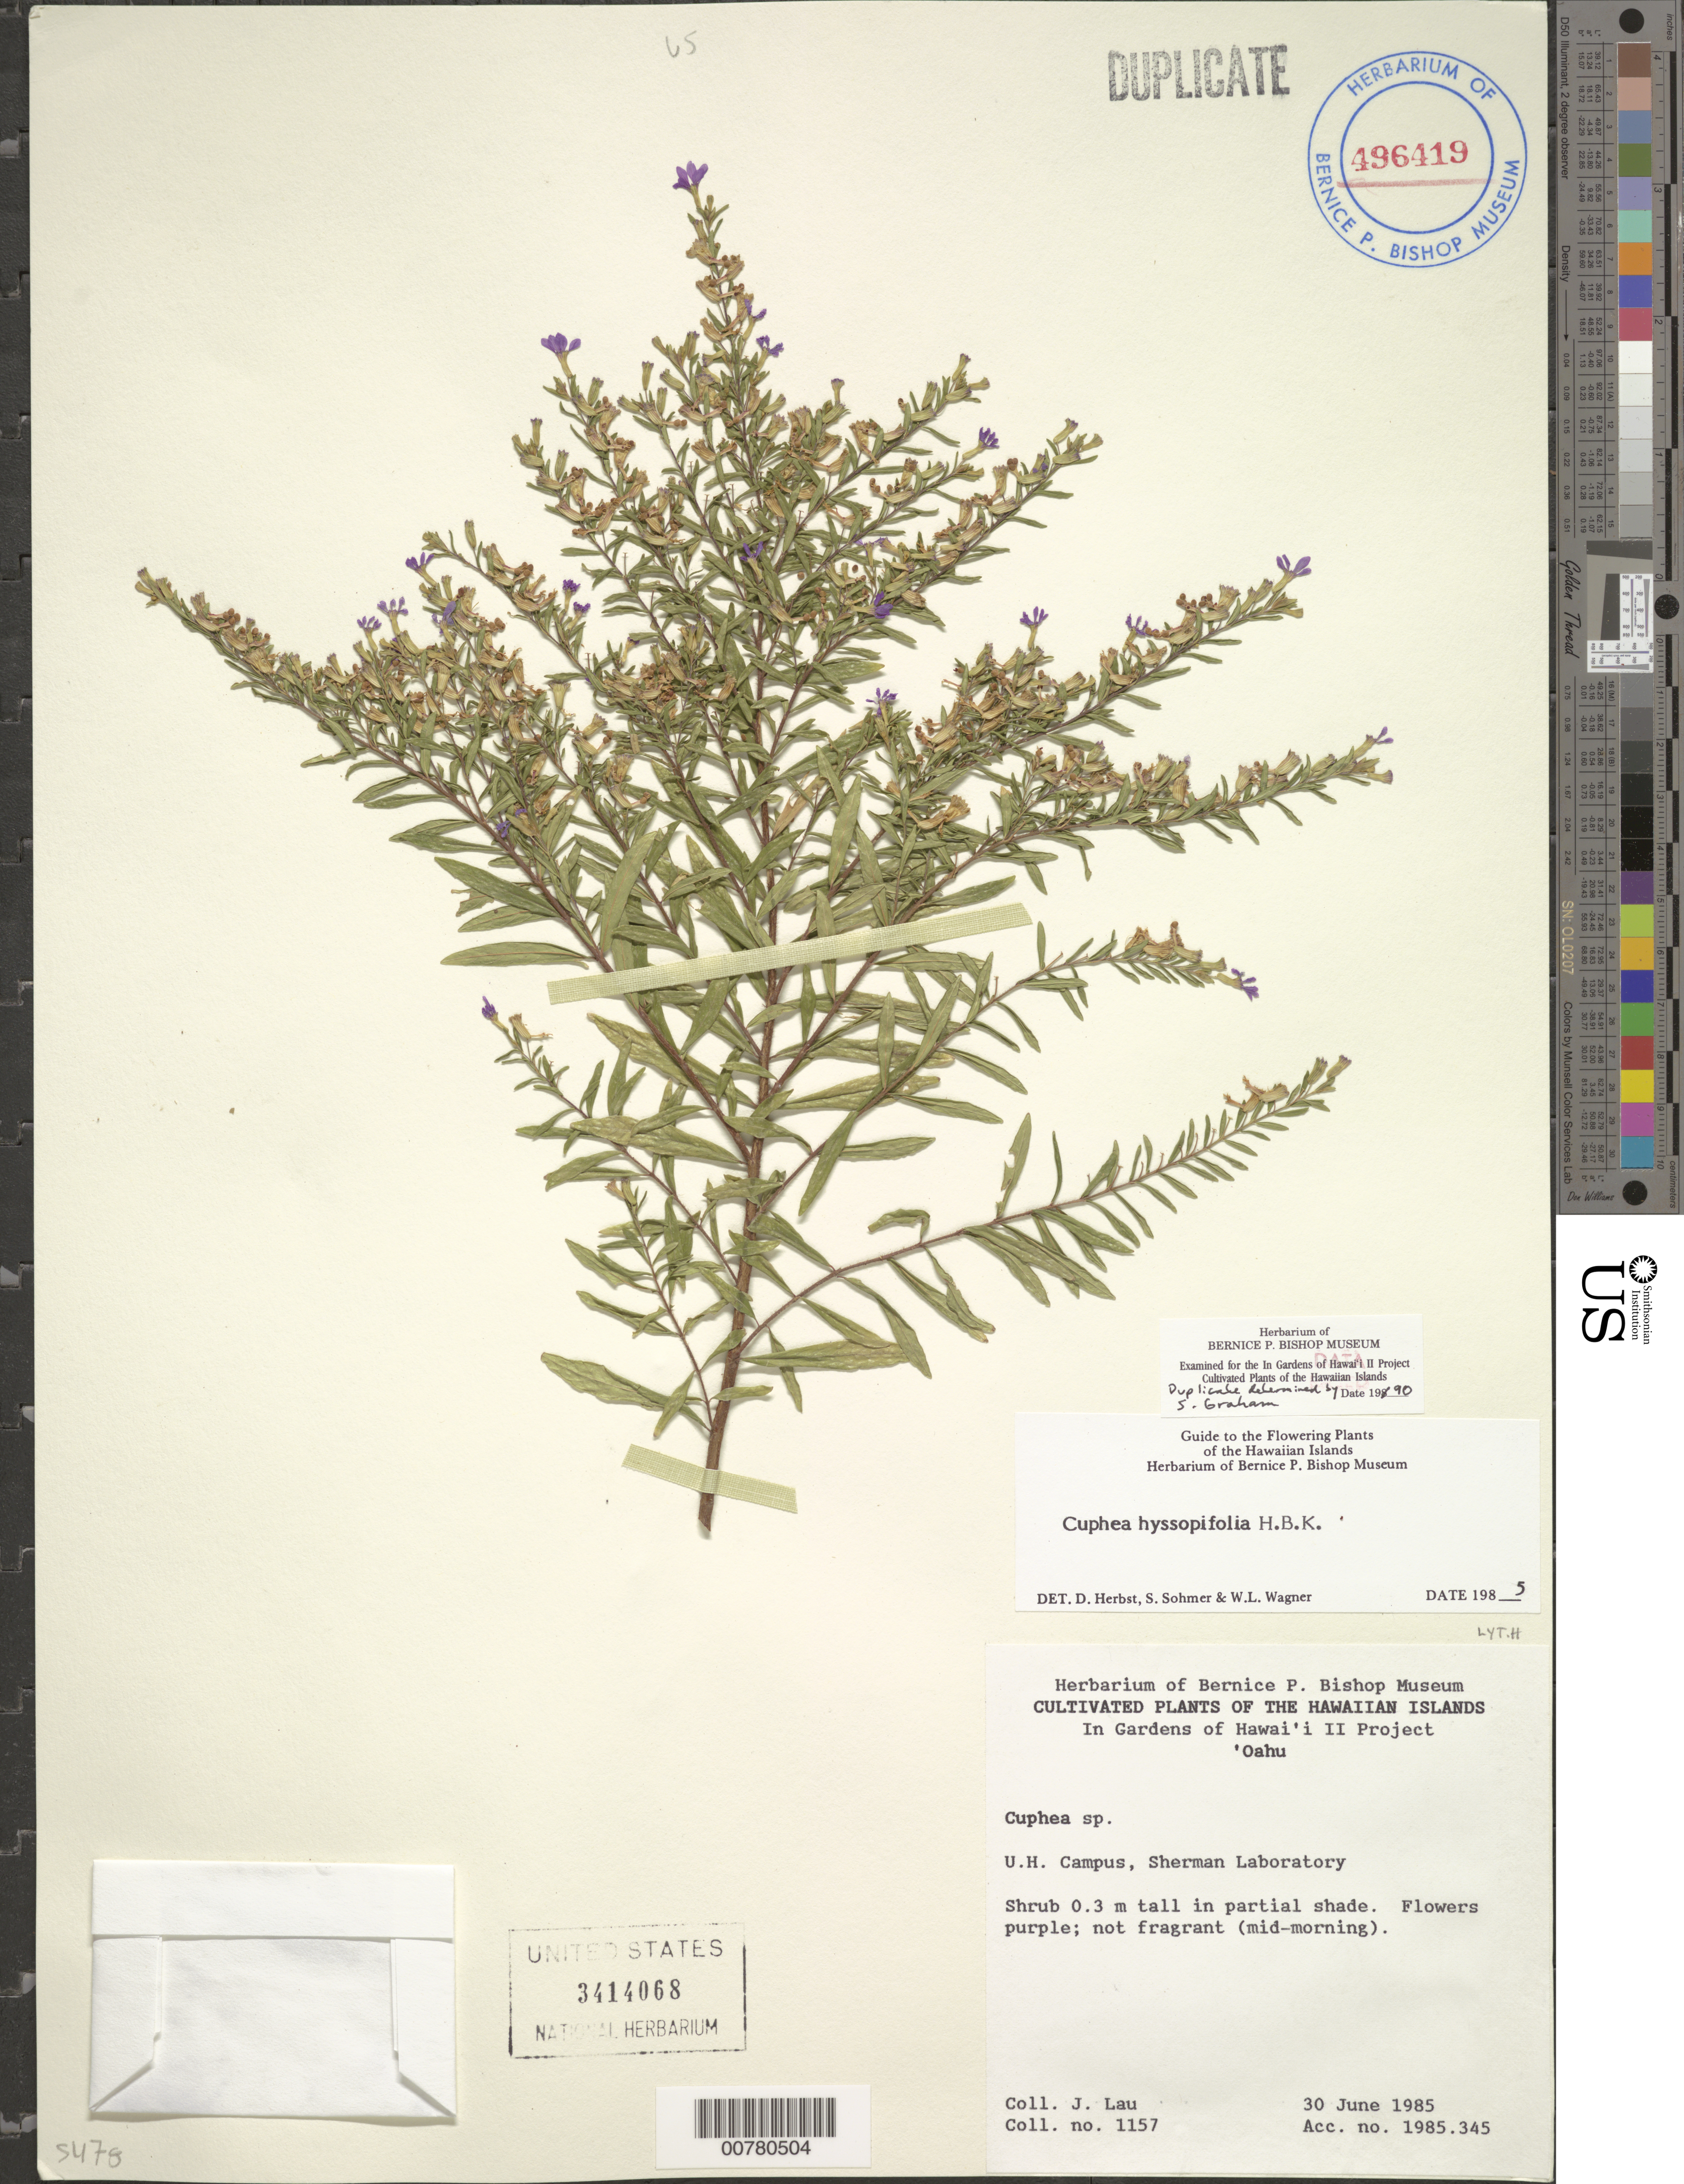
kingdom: Plantae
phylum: Tracheophyta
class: Magnoliopsida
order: Myrtales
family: Lythraceae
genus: Cuphea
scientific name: Cuphea hyssopifolia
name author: Kunth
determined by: Graham, Shirley Ann Tousch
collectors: J. Lau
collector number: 1157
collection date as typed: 30 Jun 1985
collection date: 1985-06-30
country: United States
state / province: Hawaii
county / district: Honolulu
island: Oahu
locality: Honolulu: Manoa Valley; University of Hawaii Manoa Campus, Sherman Laboratory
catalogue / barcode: US 3414068